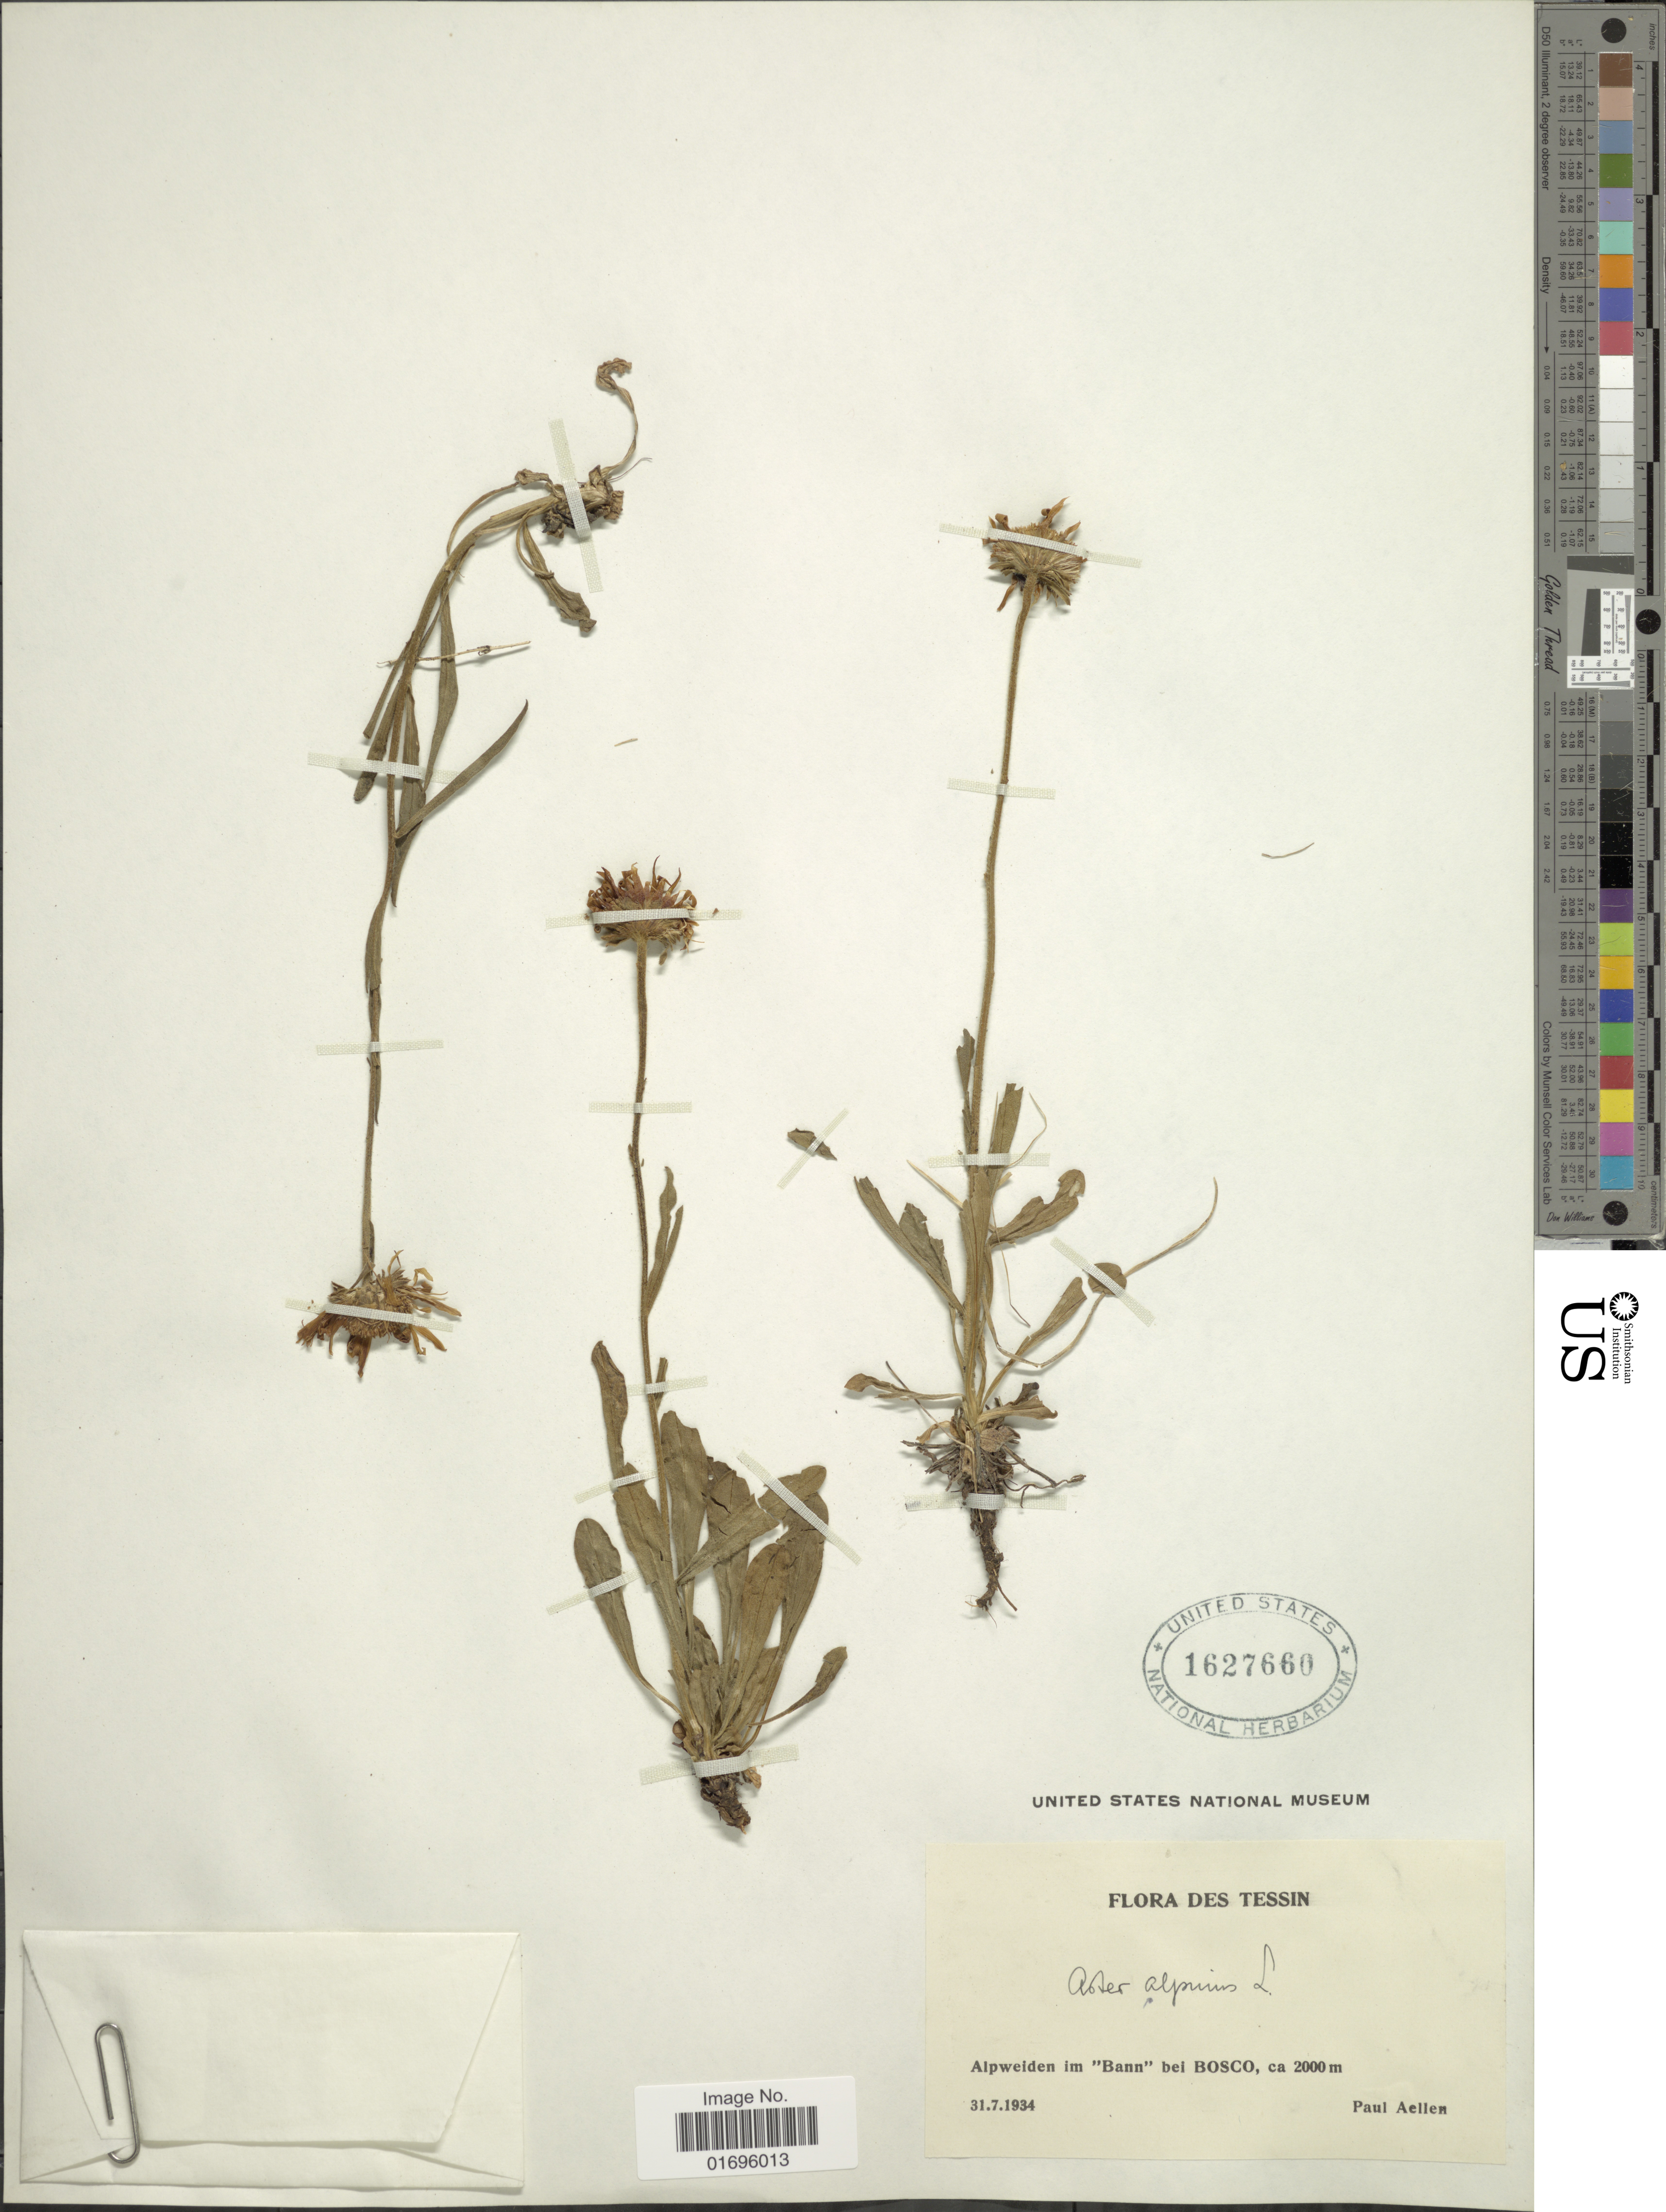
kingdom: Plantae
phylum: Tracheophyta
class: Magnoliopsida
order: Asterales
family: Asteraceae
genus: Aster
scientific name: Aster alpinus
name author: L.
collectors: P. Aellen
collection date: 1934-07-31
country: Switzerland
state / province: Ticino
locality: Tessin. Alpweiden im "Bann" bei Bosco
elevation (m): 2000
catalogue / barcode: US 1627660